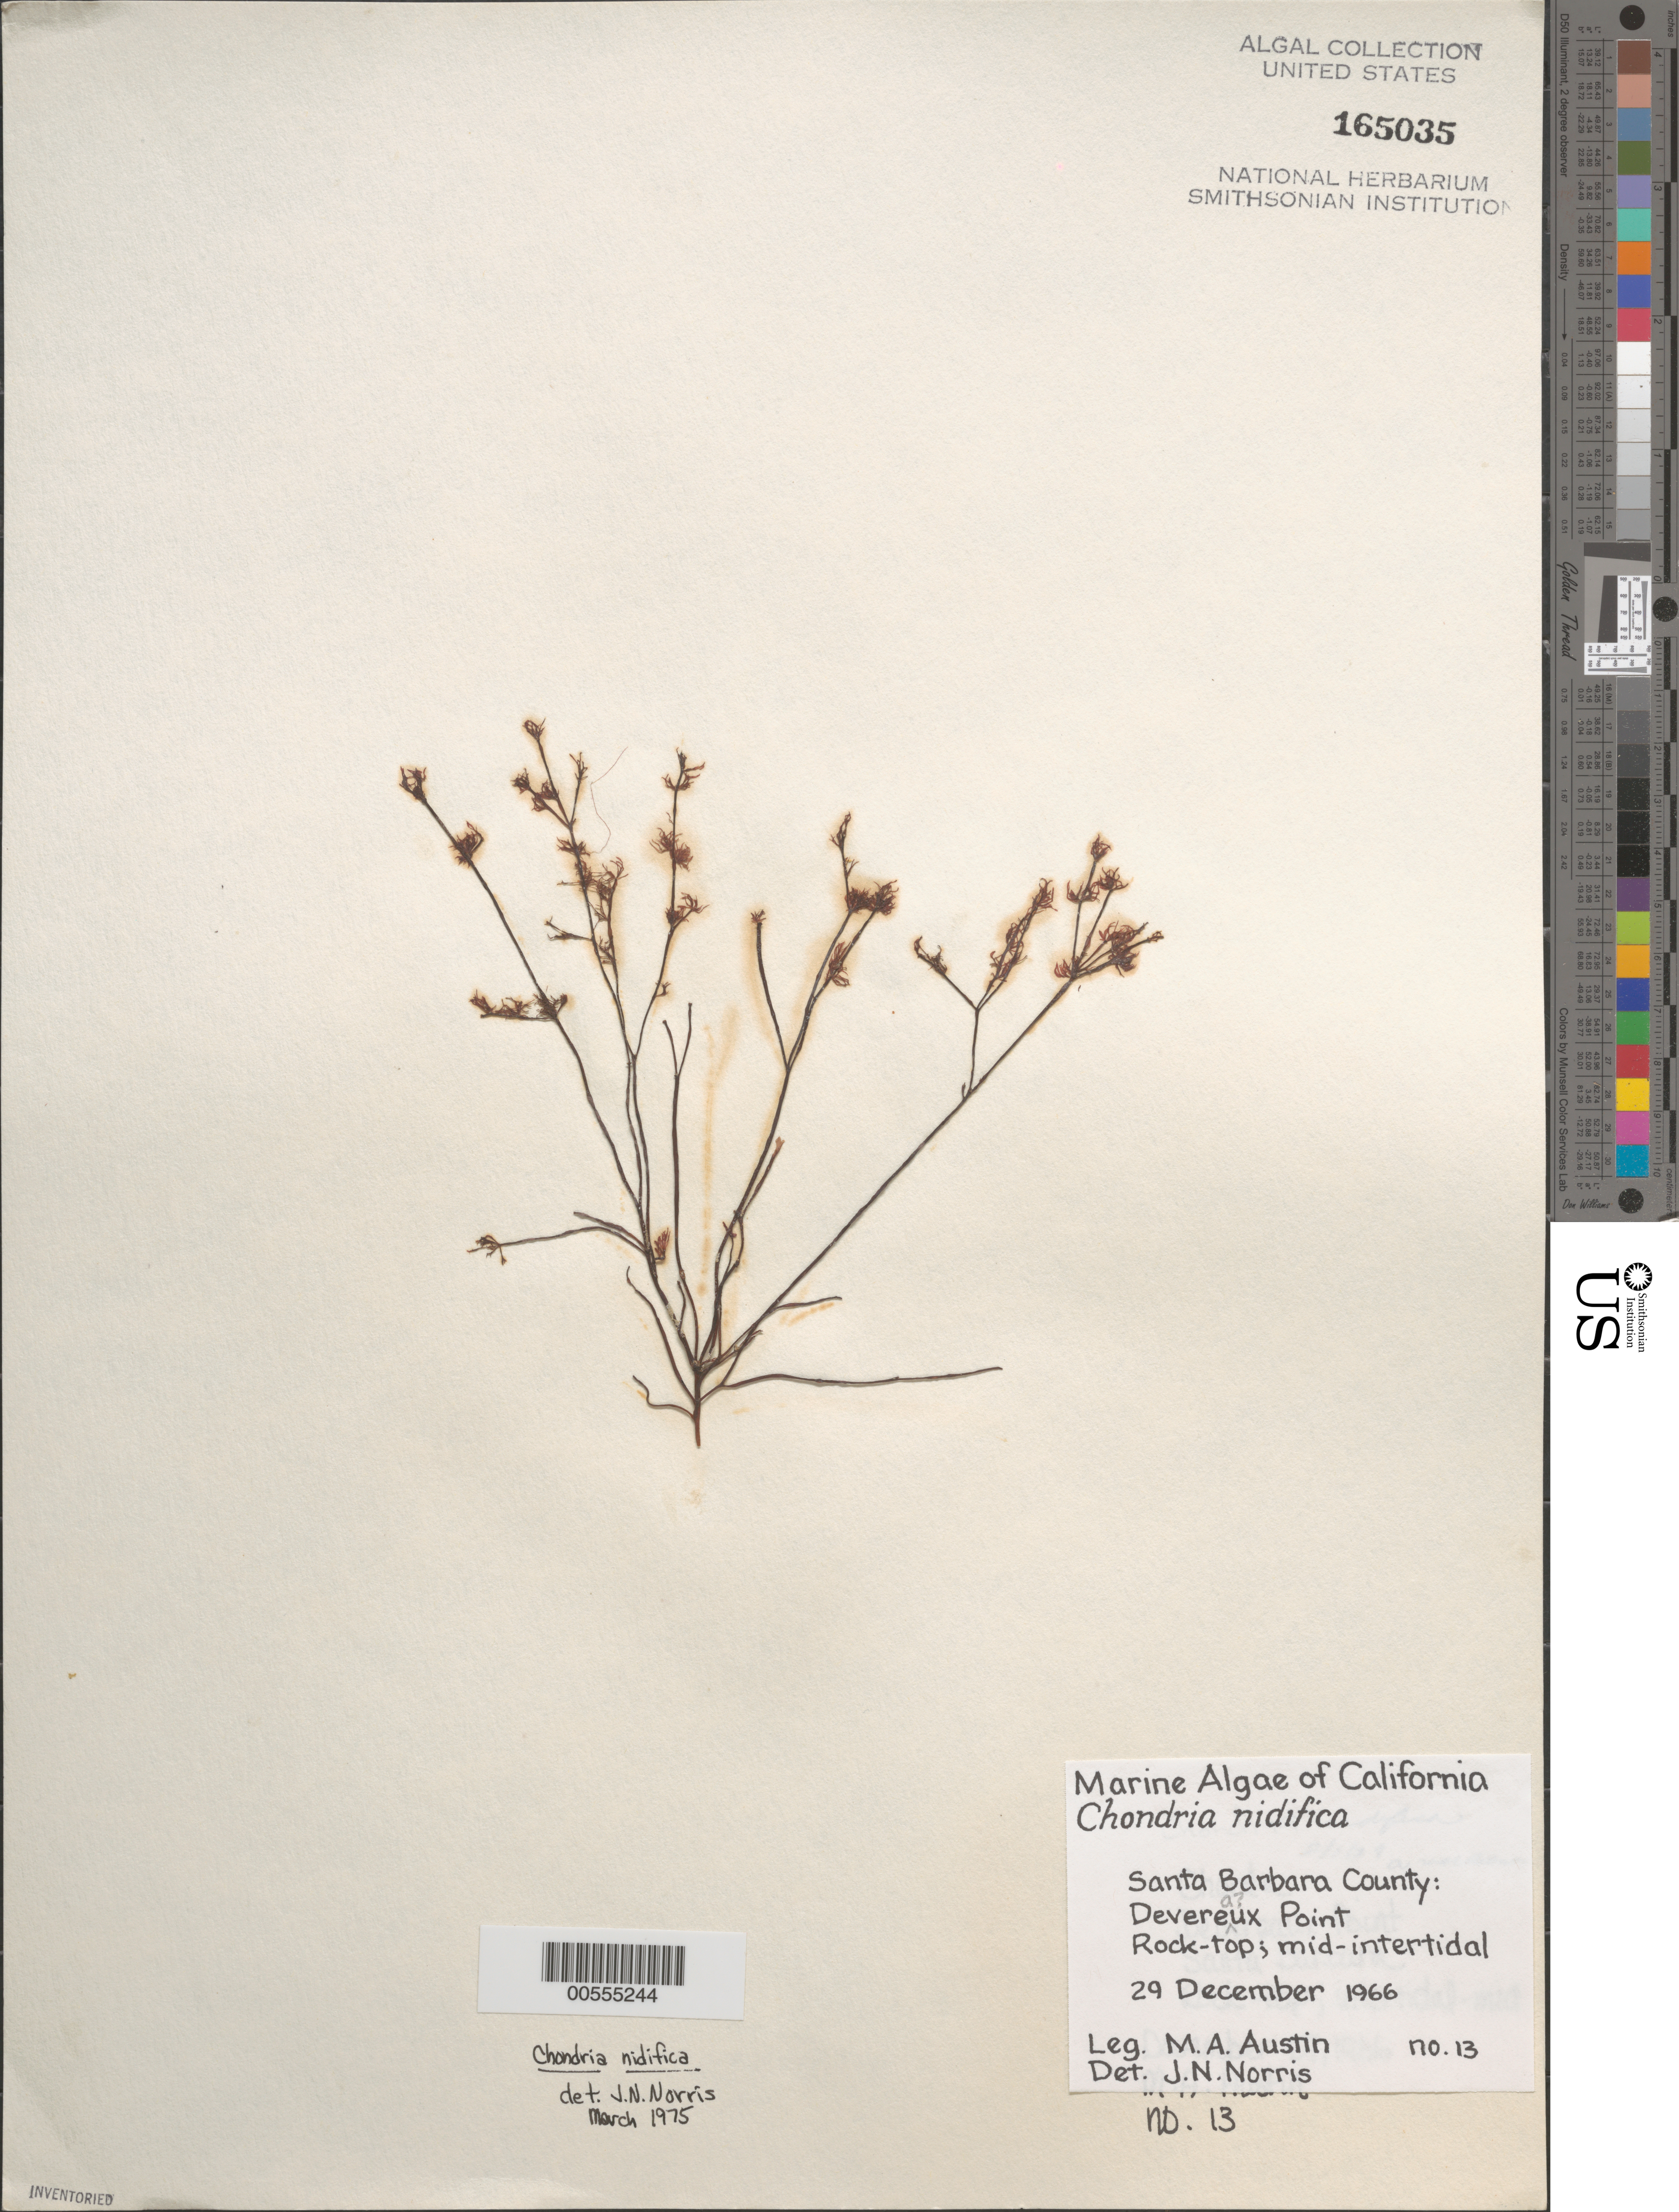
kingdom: Plantae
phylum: Rhodophyta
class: Florideophyceae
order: Ceramiales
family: Rhodomelaceae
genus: Neochondria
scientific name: Neochondria nidifica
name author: (Harvey) Sutti et al.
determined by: Algae name updating Project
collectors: M. Austin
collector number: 13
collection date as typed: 29 Dec 1966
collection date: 1966-12-29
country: United States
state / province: California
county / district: Santa Barbara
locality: Devereaux Point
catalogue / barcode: US 165035